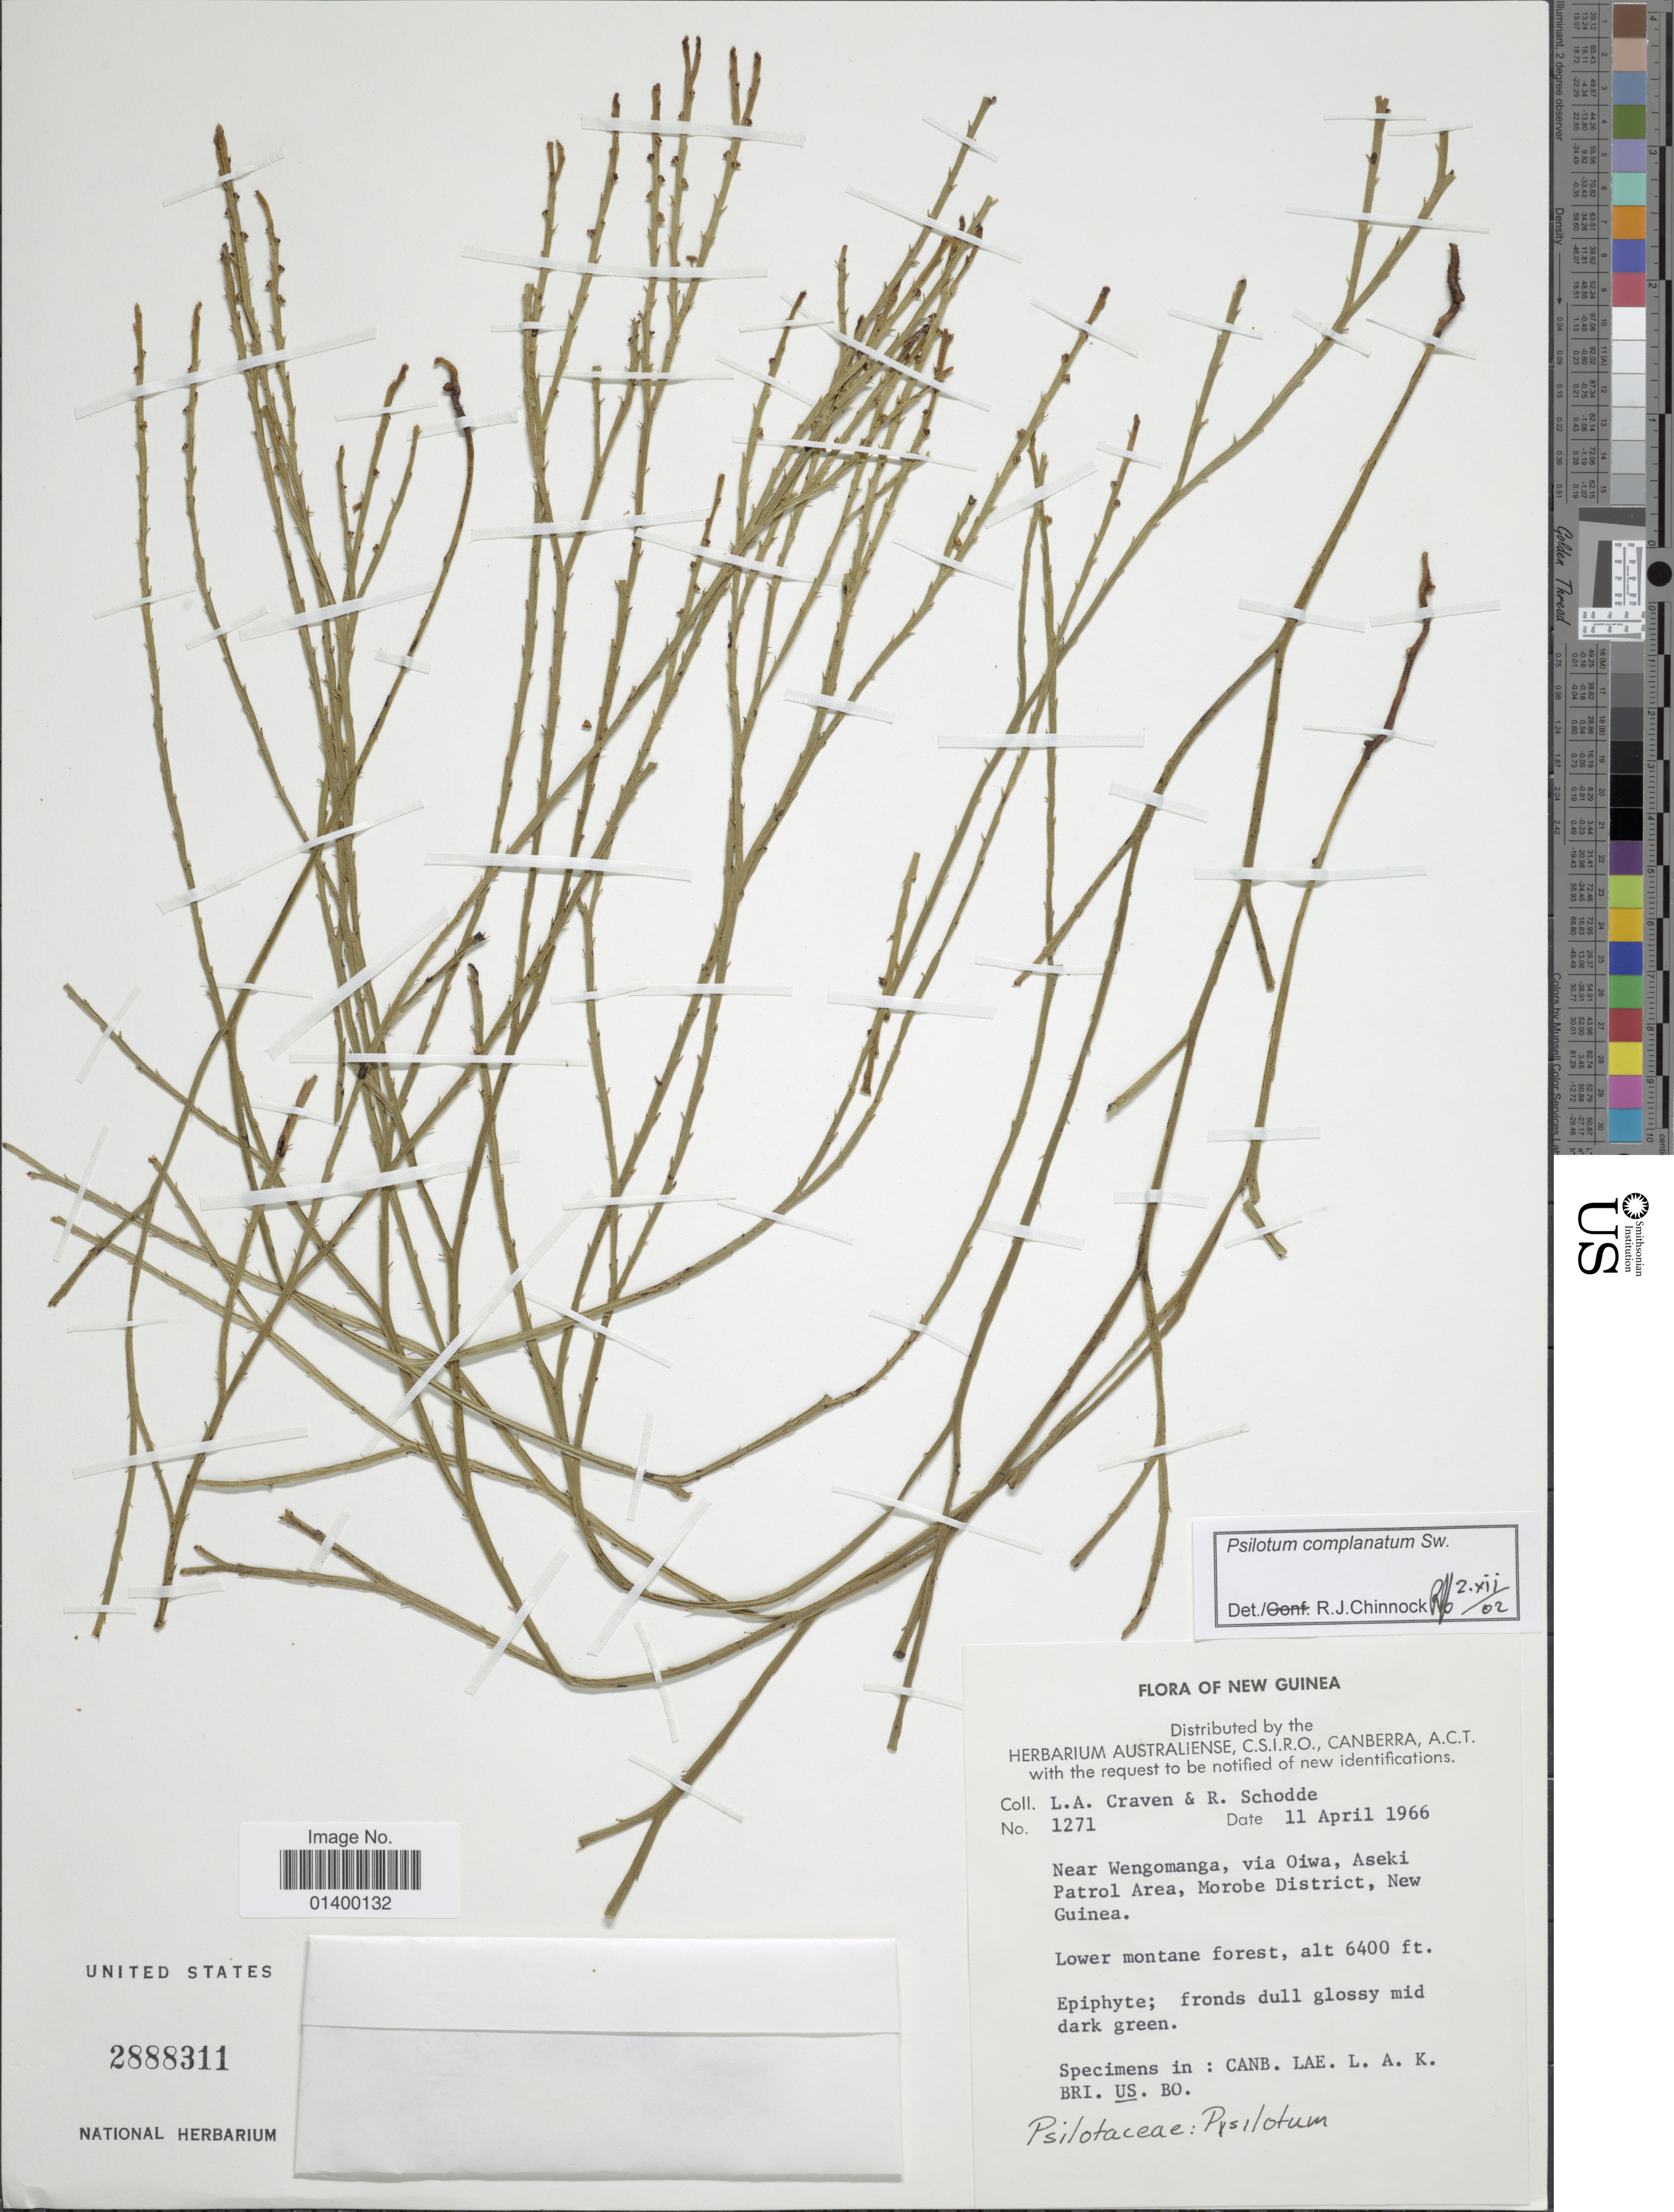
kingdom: Plantae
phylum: Tracheophyta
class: Polypodiopsida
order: Psilotales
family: Psilotaceae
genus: Psilotum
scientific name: Psilotum complanatum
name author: Sw.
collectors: L. A. Craven & R. Schodde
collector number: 1271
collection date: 1966-04-11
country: Papua New Guinea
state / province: Morobe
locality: New Guinea, near Wengomanga, via Oiwa, Aseki Patrol Area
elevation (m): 1951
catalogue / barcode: US 2888311